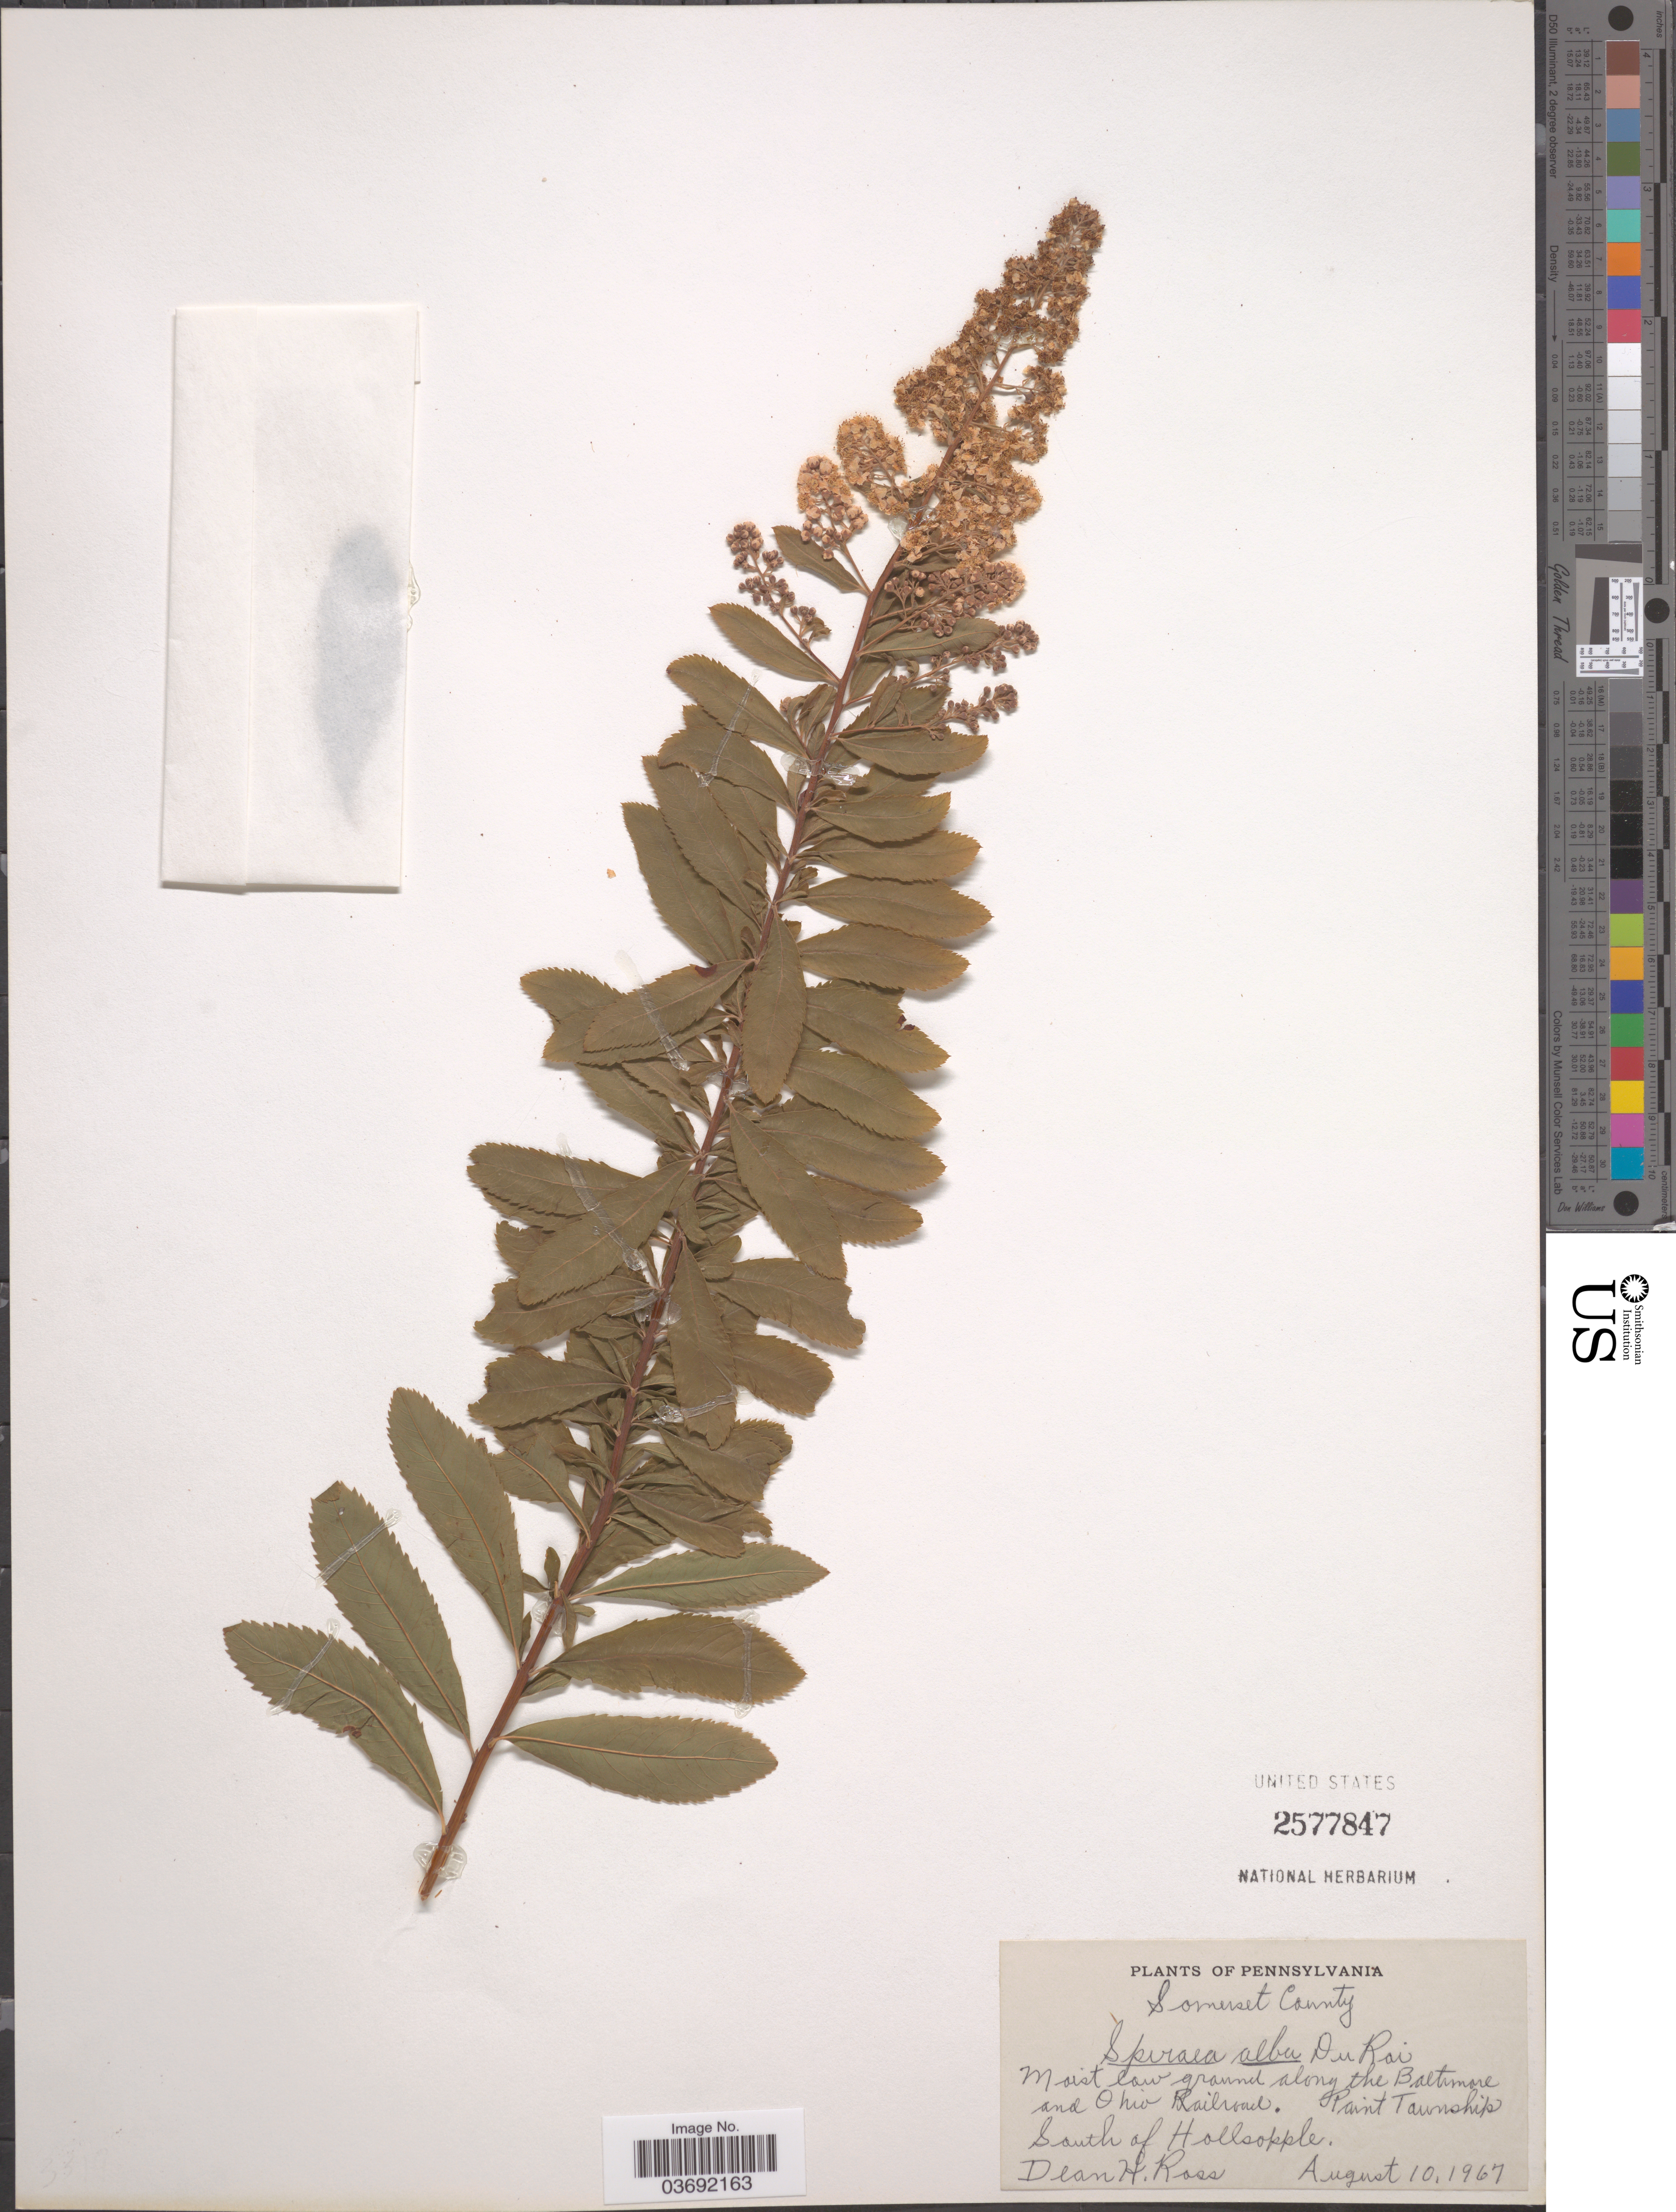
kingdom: Plantae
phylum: Tracheophyta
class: Magnoliopsida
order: Rosales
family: Rosaceae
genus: Spiraea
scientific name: Spiraea alba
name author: Du Roi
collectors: D. Ross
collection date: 1967-08-10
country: United States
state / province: Pennsylvania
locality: Somerset County. Along the Baltimore and Ohio Railroad. Paint Township. South of Hollsopple.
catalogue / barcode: US 2577847